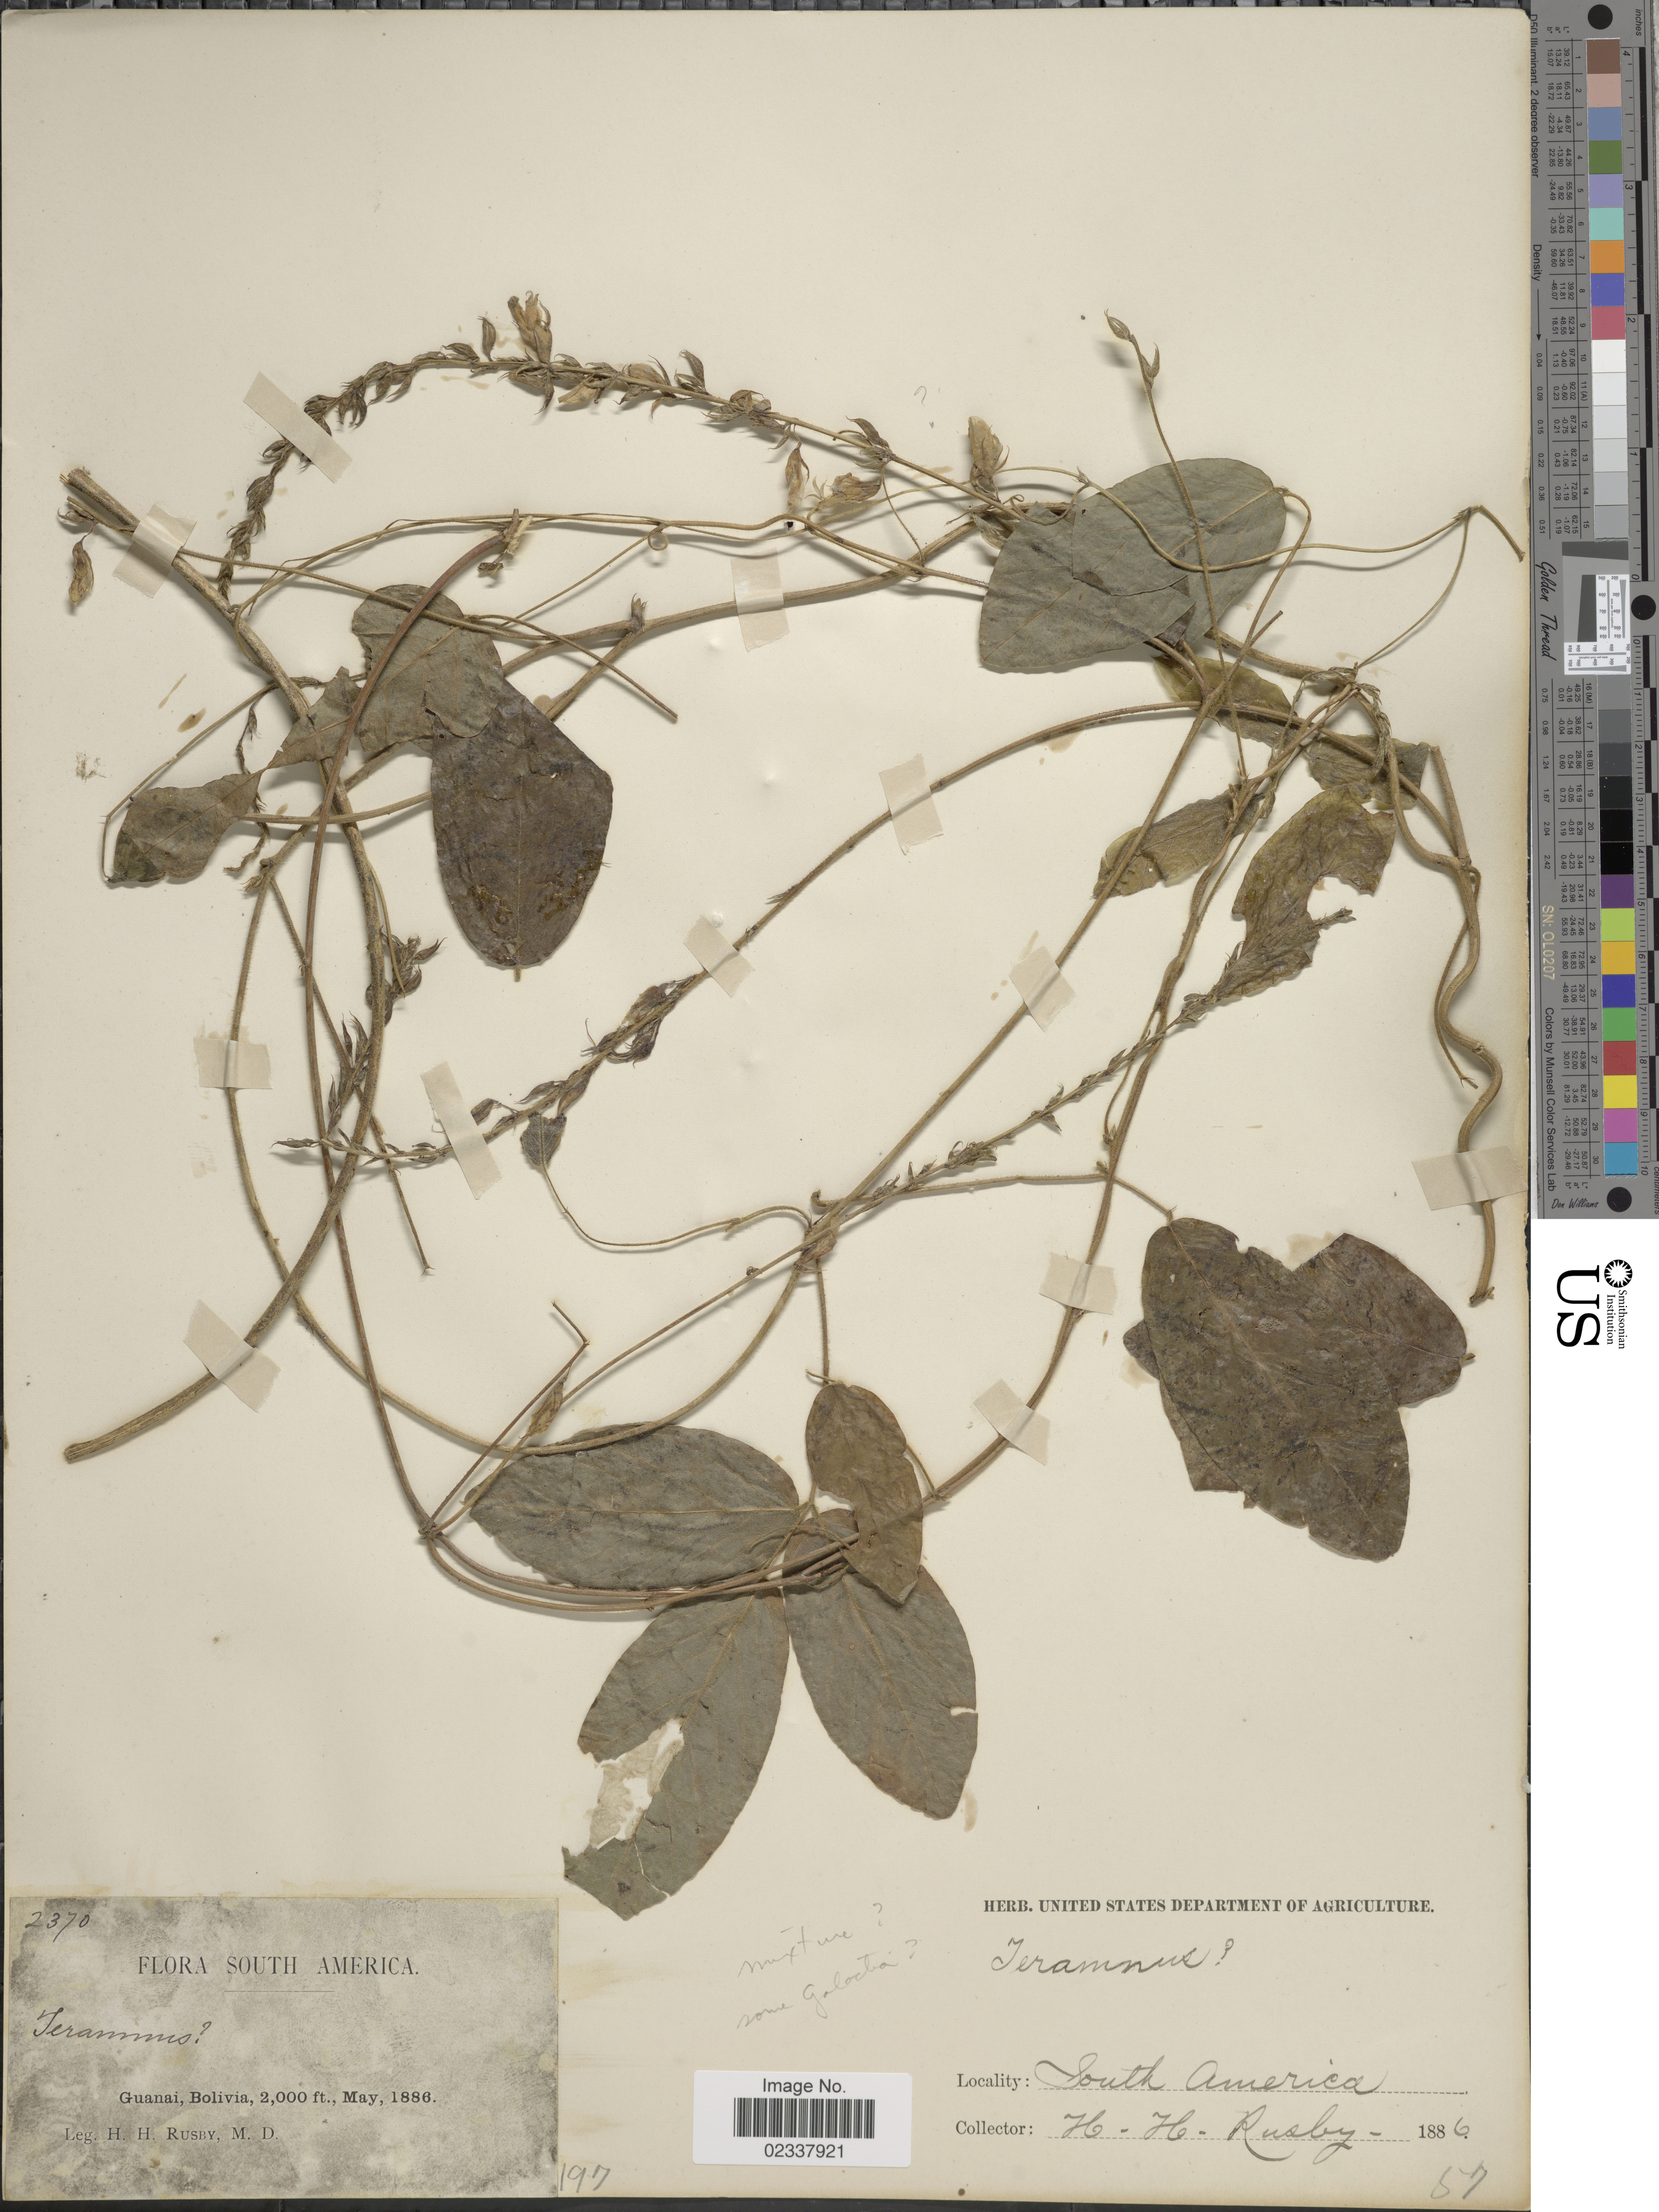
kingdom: Plantae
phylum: Tracheophyta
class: Magnoliopsida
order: Fabales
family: Fabaceae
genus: Teramnus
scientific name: Teramnus uncinatus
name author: (L.) Sw.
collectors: H. H. Rusby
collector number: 2370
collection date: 1886-05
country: Bolivia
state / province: La Páz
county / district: Larecaja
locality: Guanay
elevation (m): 610